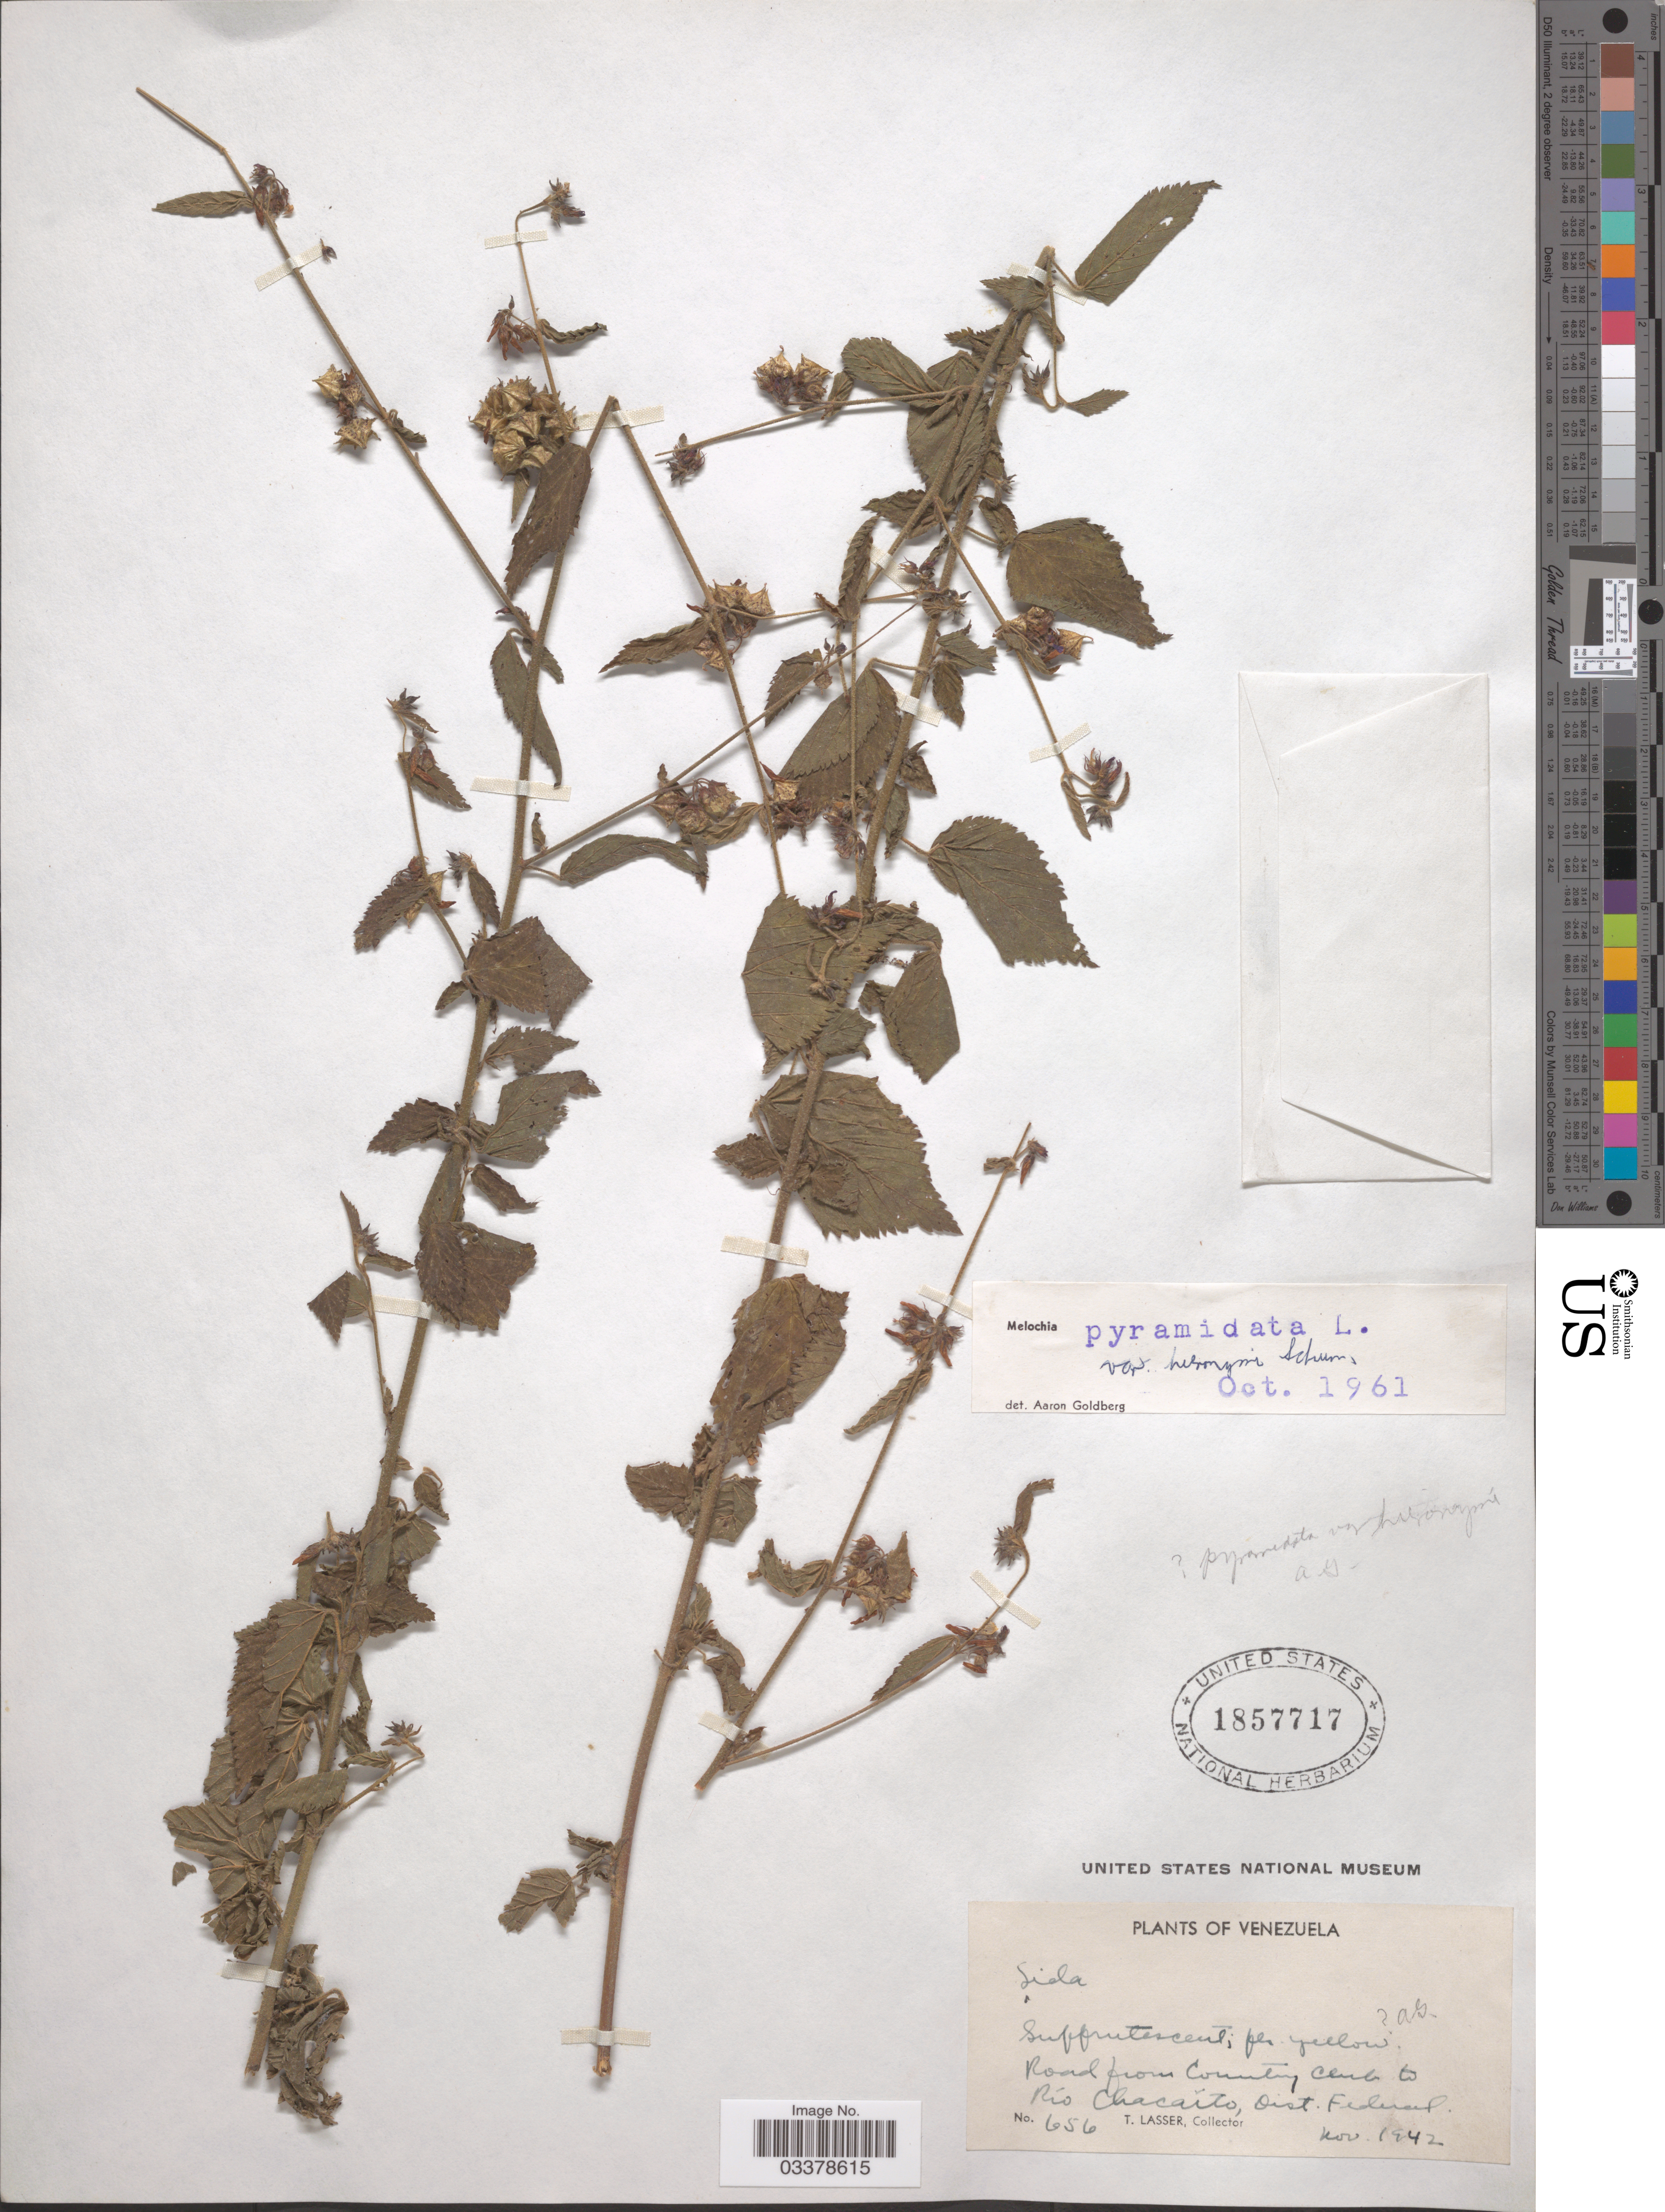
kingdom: Plantae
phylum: Tracheophyta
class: Magnoliopsida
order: Malvales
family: Malvaceae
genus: Melochia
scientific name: Melochia pyramidata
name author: L.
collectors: T. Lasser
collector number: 656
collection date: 1942-11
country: Venezuela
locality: Road from County Club to Río Chacaíto, Dist. Federal.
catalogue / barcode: US 1857717